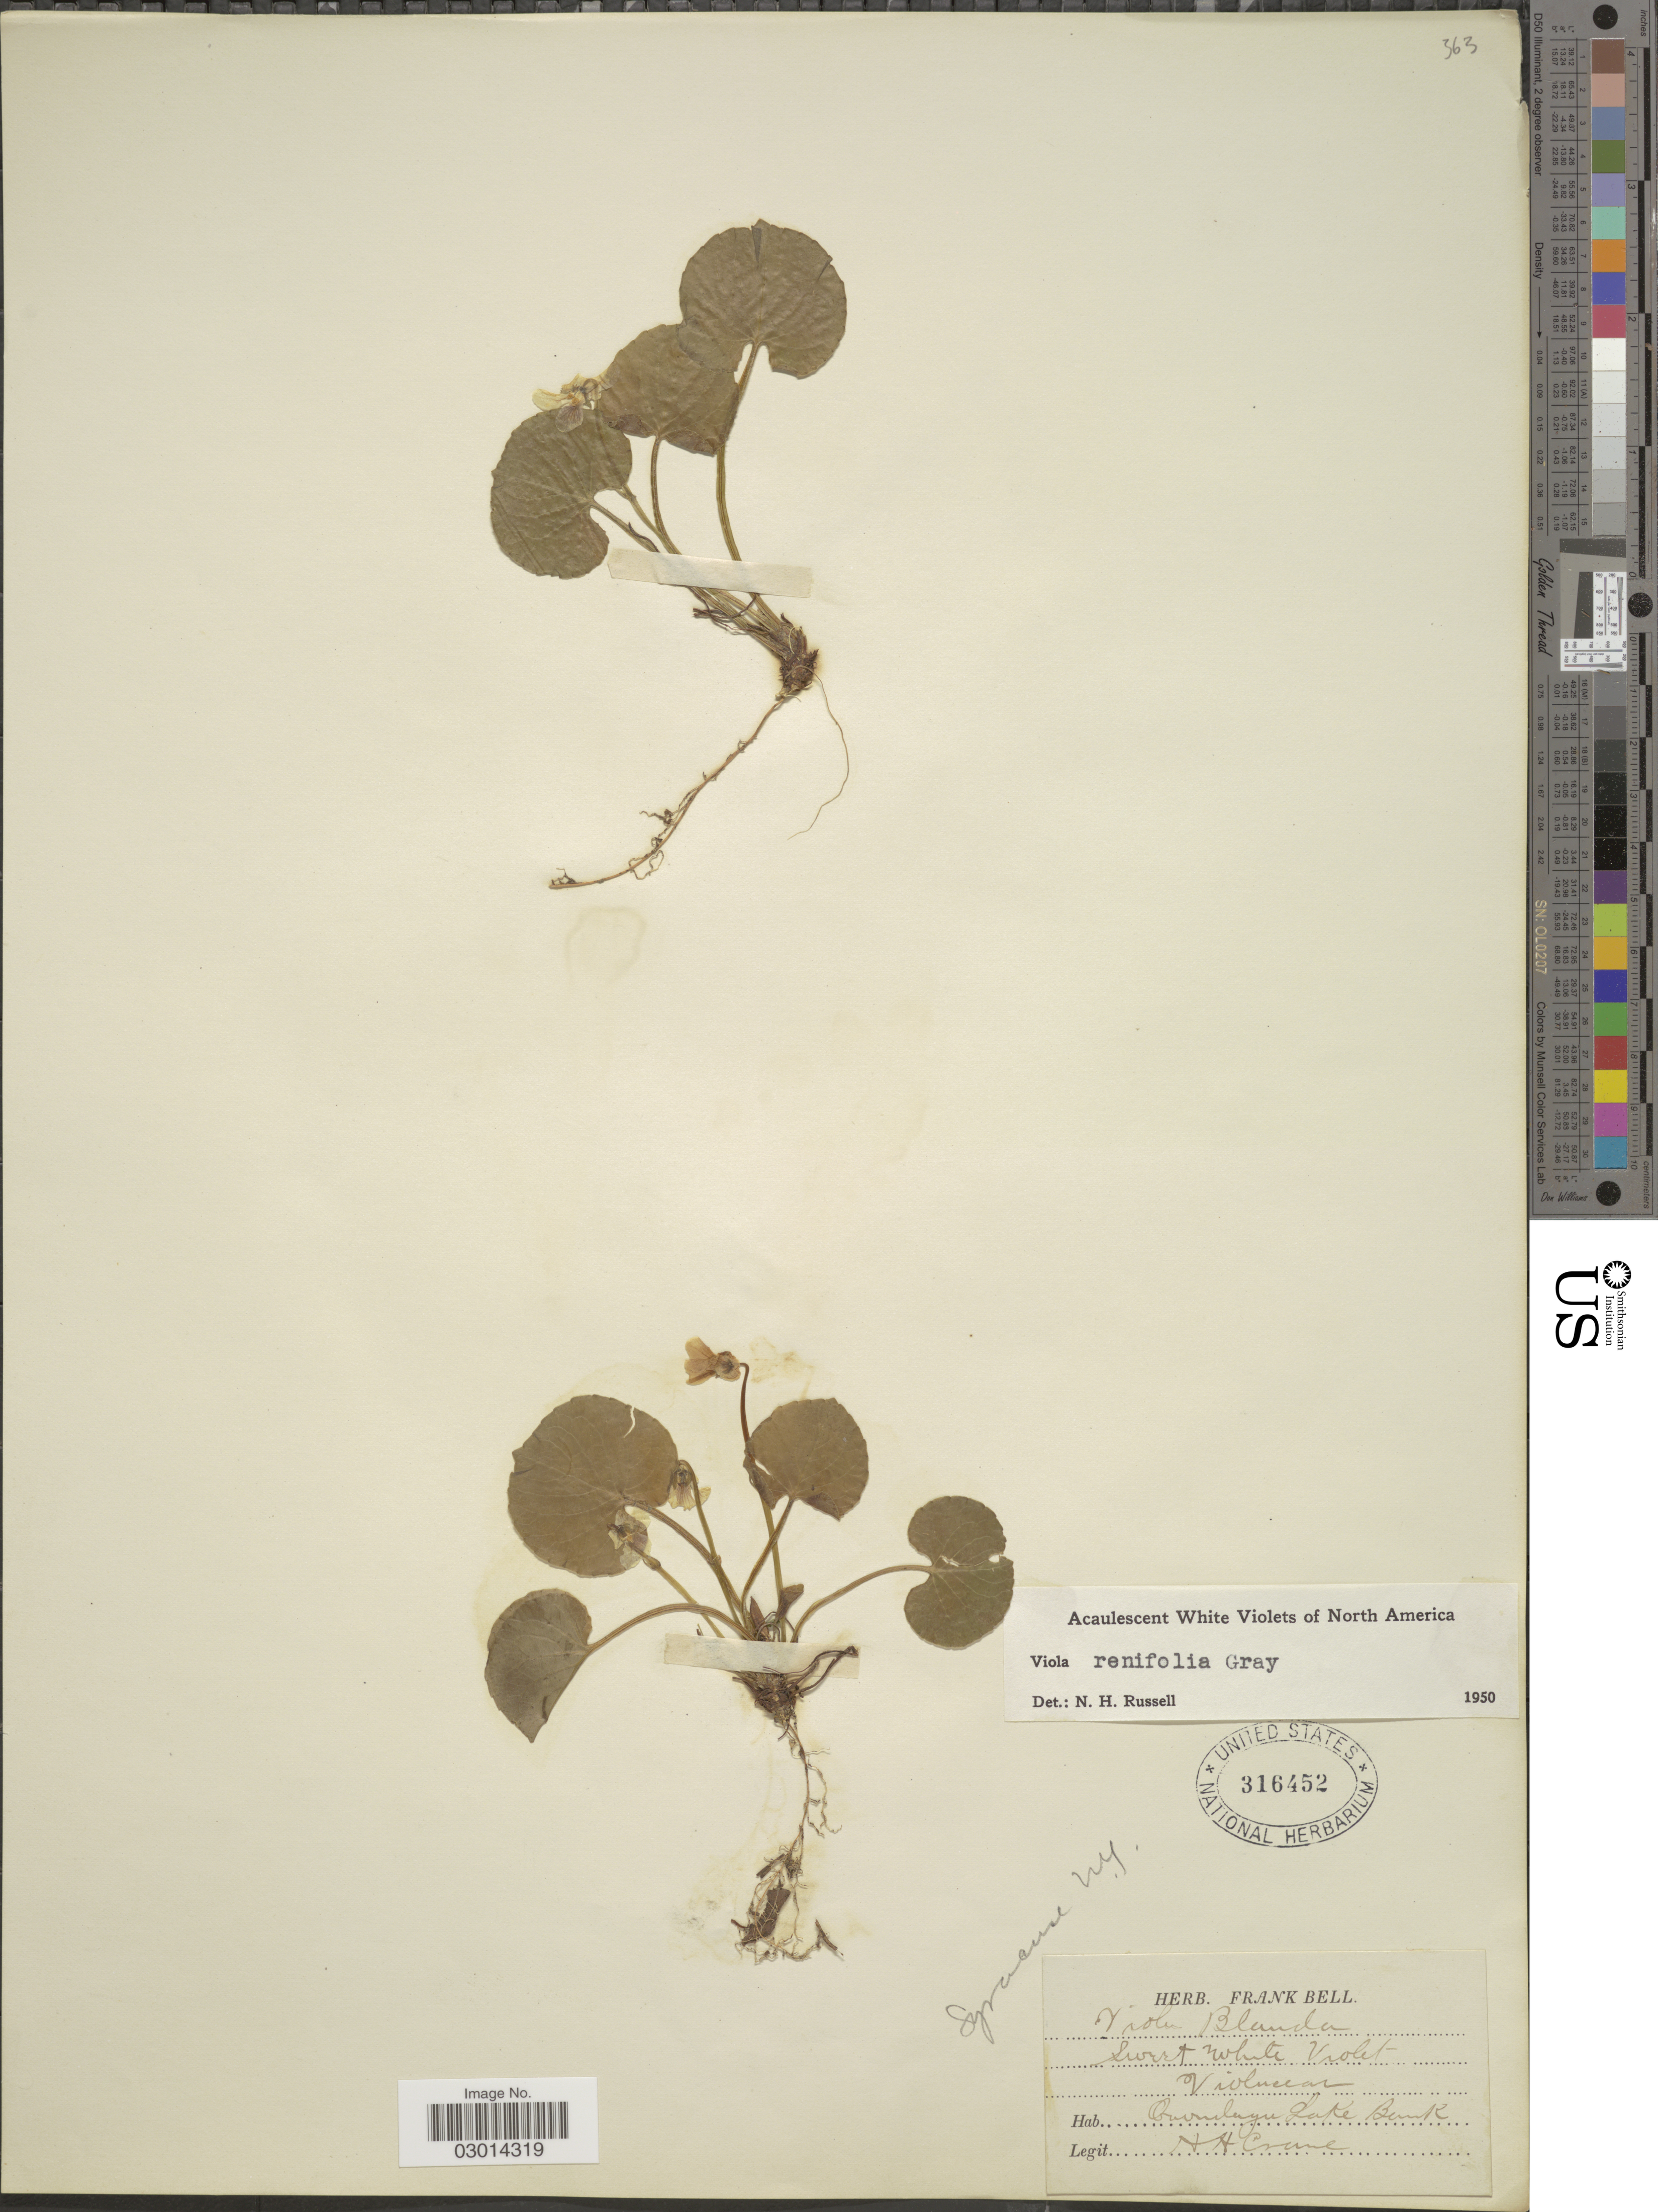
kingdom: Plantae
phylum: Tracheophyta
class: Magnoliopsida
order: Malpighiales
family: Violaceae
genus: Viola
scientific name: Viola renifolia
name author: A. Gray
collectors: H. Crane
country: United States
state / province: New York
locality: Onondaga Lake Bank.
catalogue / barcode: US 316452